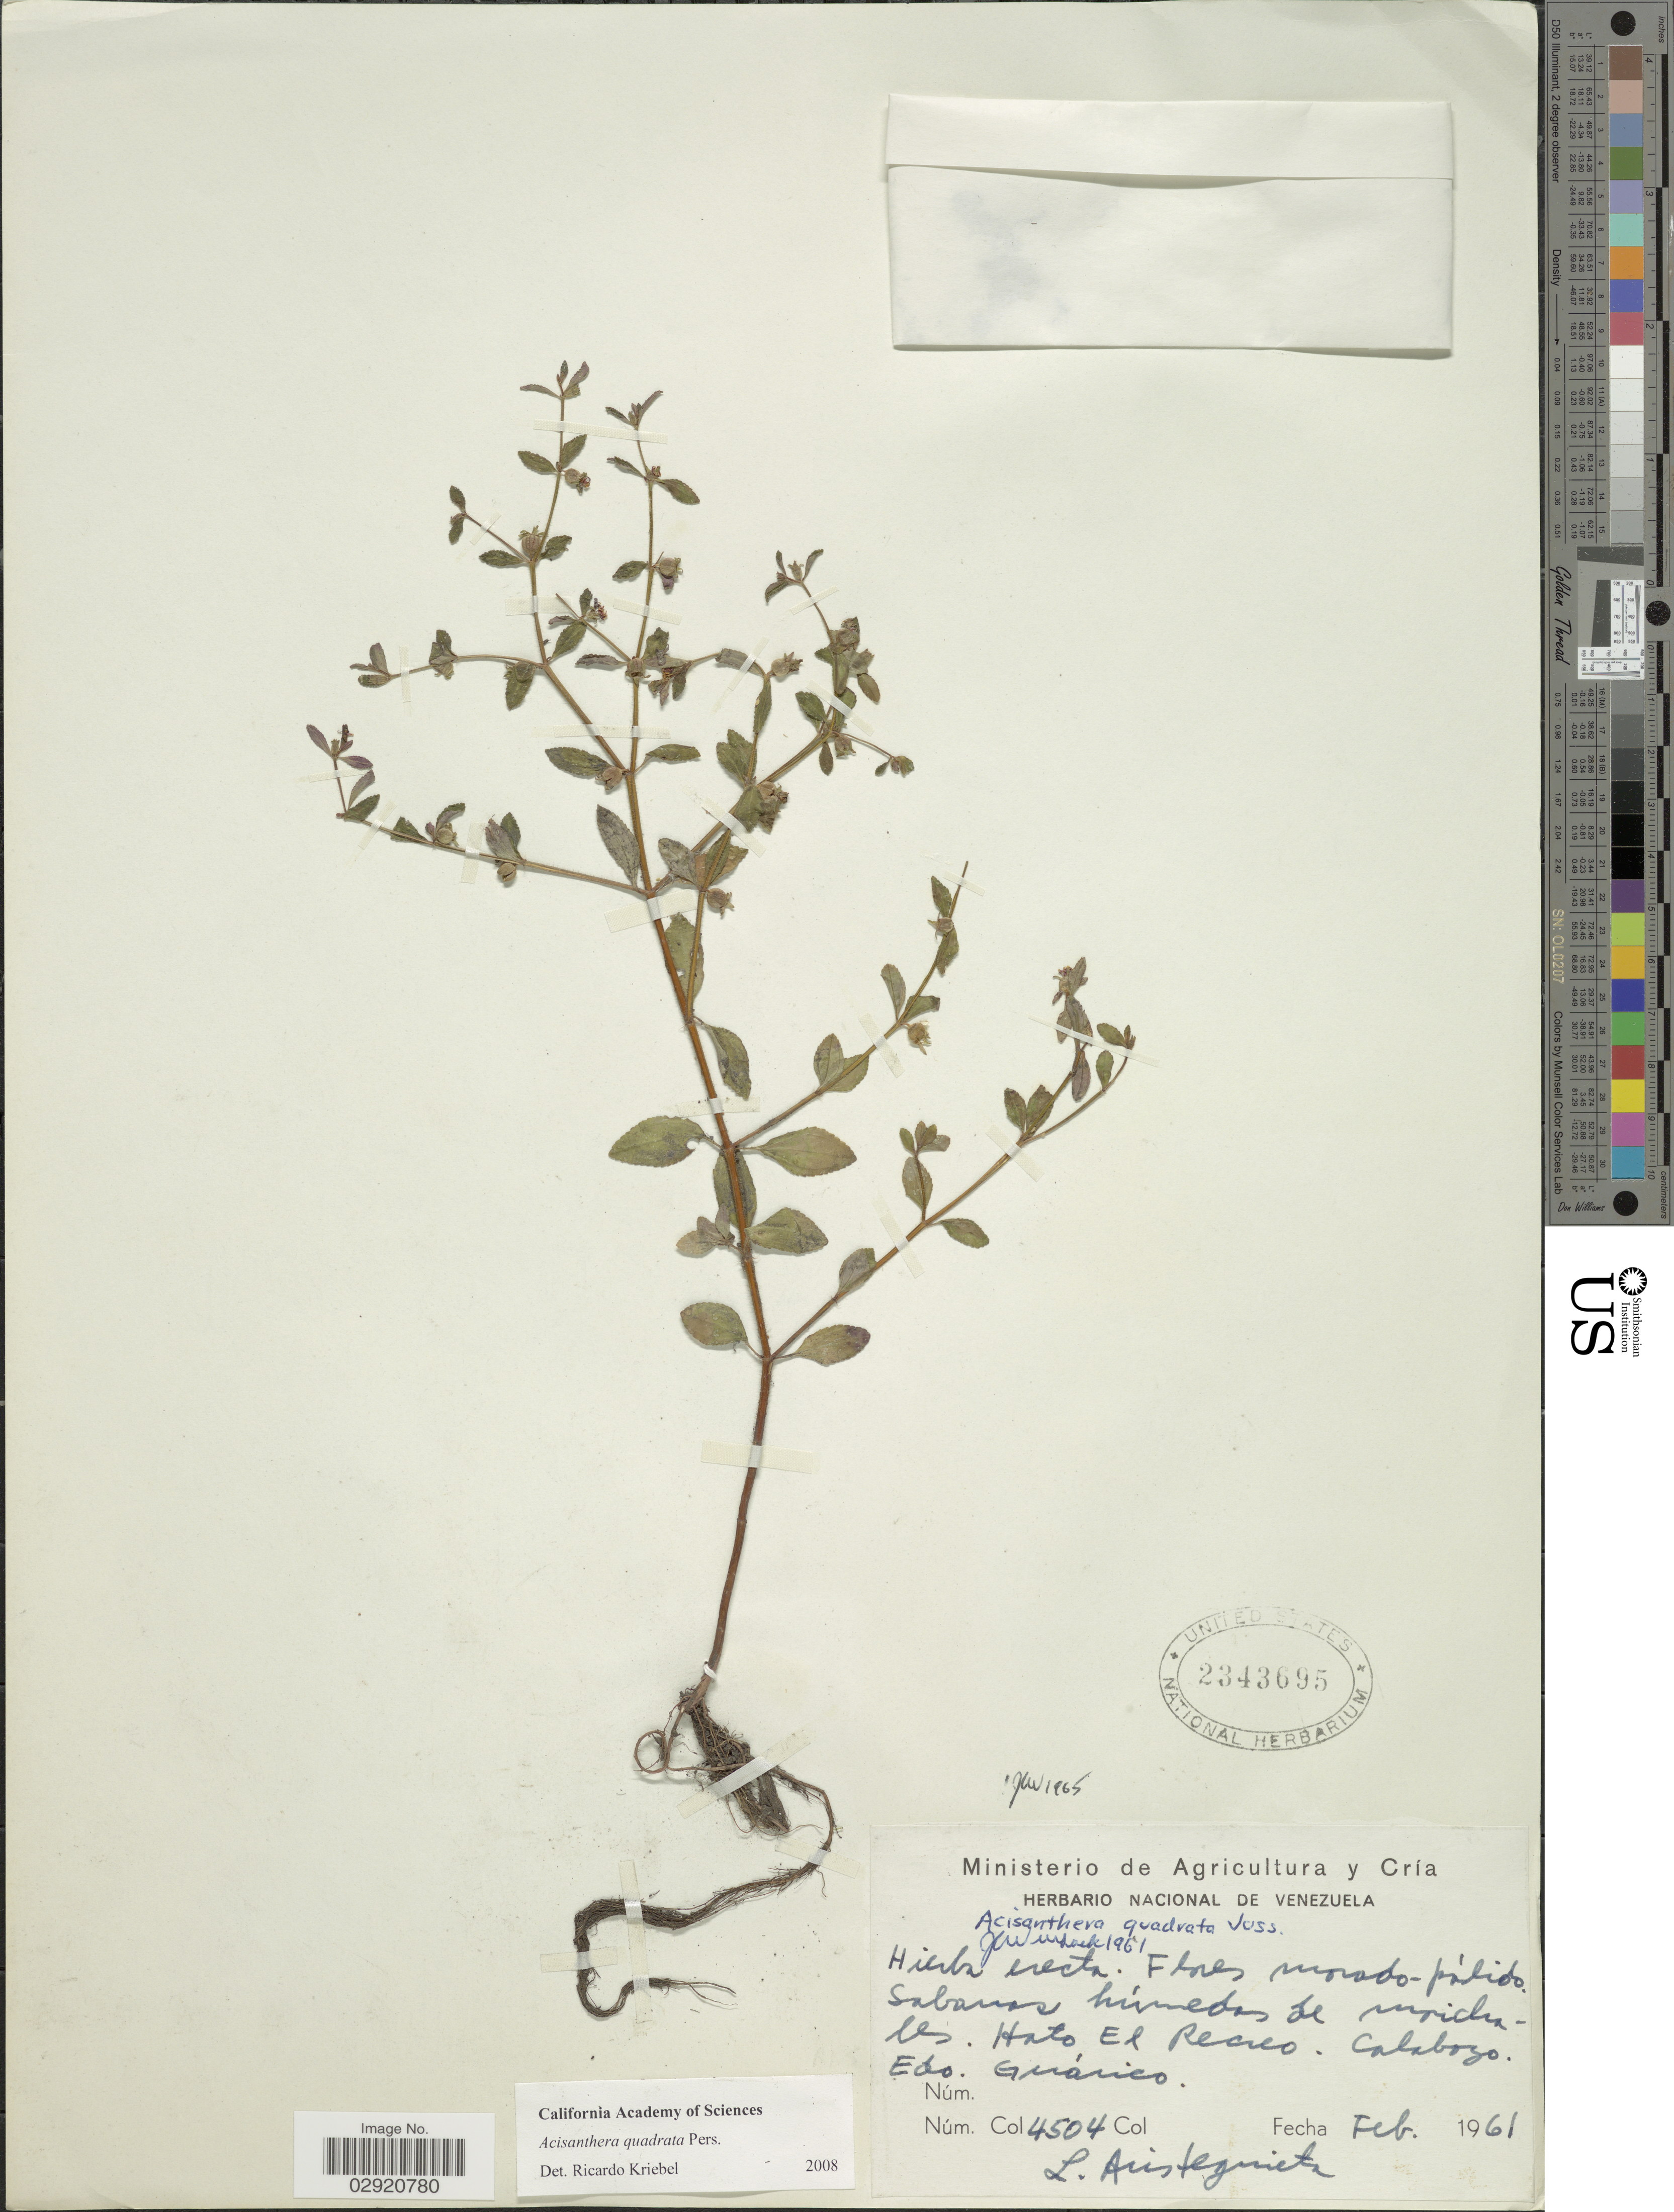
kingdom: Plantae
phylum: Tracheophyta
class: Magnoliopsida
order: Myrtales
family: Melastomataceae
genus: Acisanthera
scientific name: Acisanthera erecta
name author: Gleason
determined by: Nunes da Silva, Diego, (RB), Jardim Botanico do Rio de Janeiro - Herbario (BRAZIL)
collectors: L. Aristeguieta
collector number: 4504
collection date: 1961-02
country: Venezuela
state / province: Guárico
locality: Hato El Recreo. Calabozo.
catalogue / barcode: US 2343695